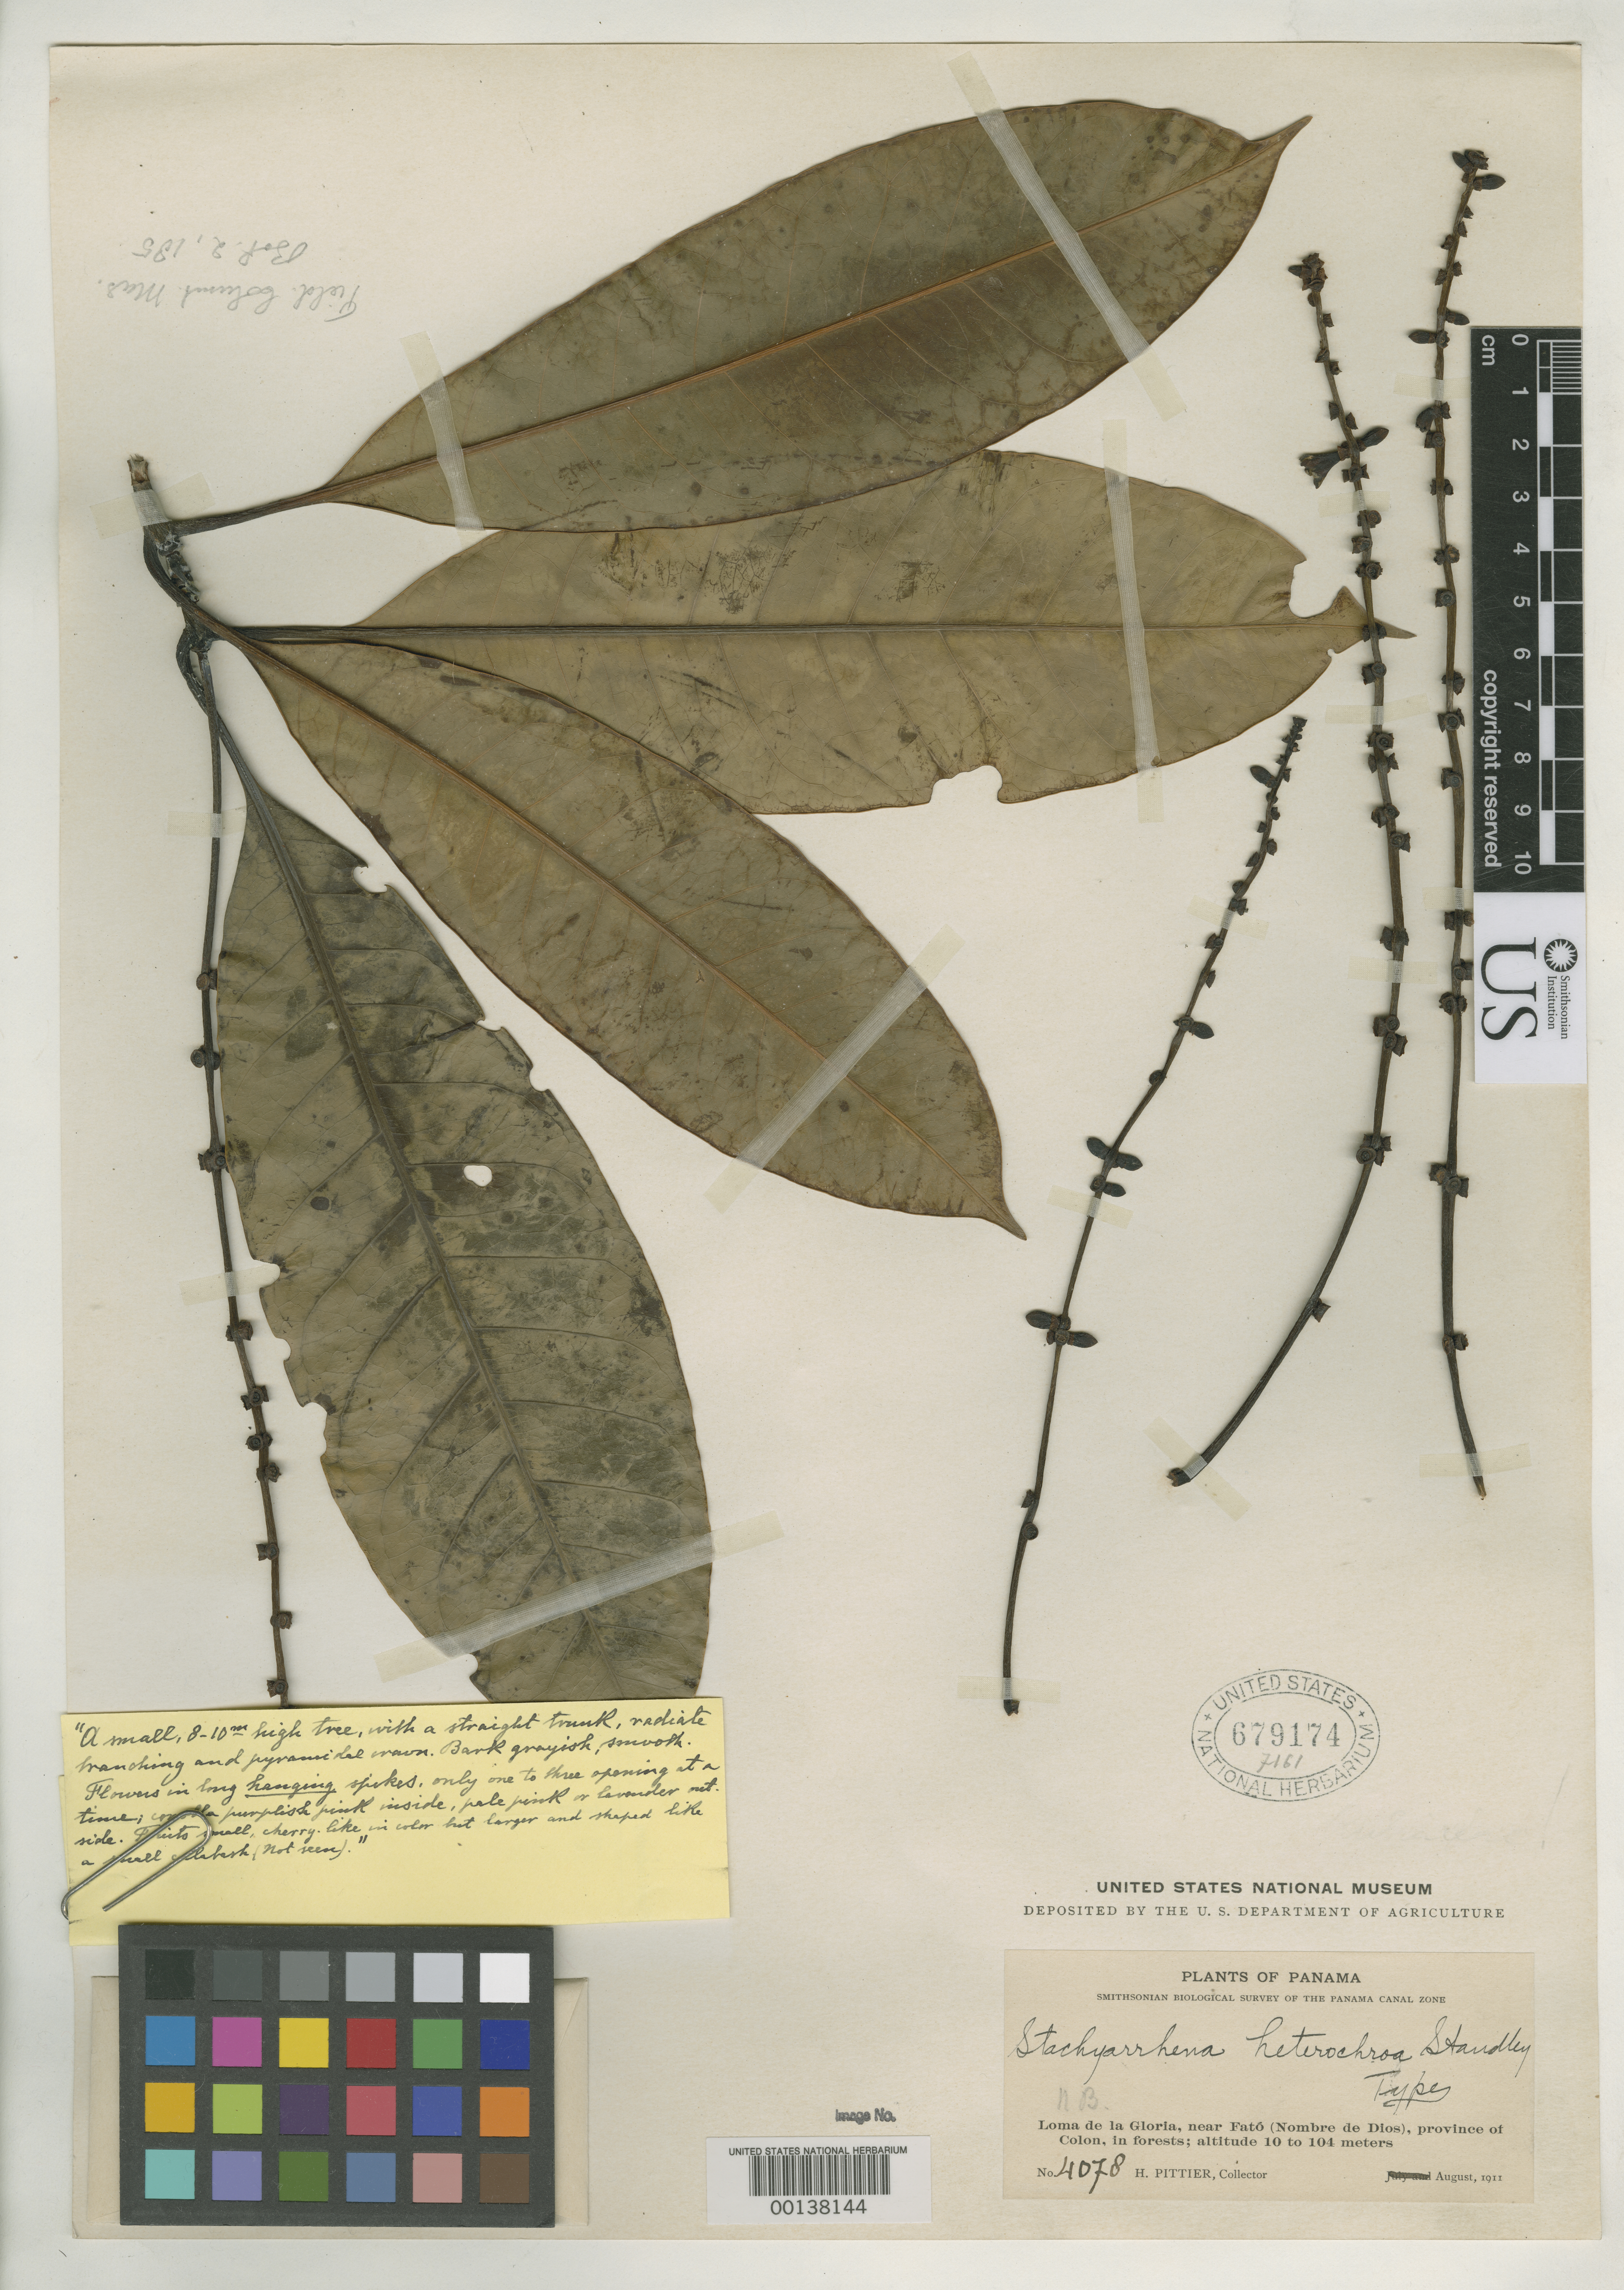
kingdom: Plantae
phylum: Tracheophyta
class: Magnoliopsida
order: Gentianales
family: Rubiaceae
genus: Stachyarrhena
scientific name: Stachyarrhena heterochroa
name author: Standl.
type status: Holotype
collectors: H. F. Pittier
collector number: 4078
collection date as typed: Aug 1911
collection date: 1911-08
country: Panama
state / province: Colón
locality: Loma de La Gloria, near Fato.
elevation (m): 10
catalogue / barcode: US 679174